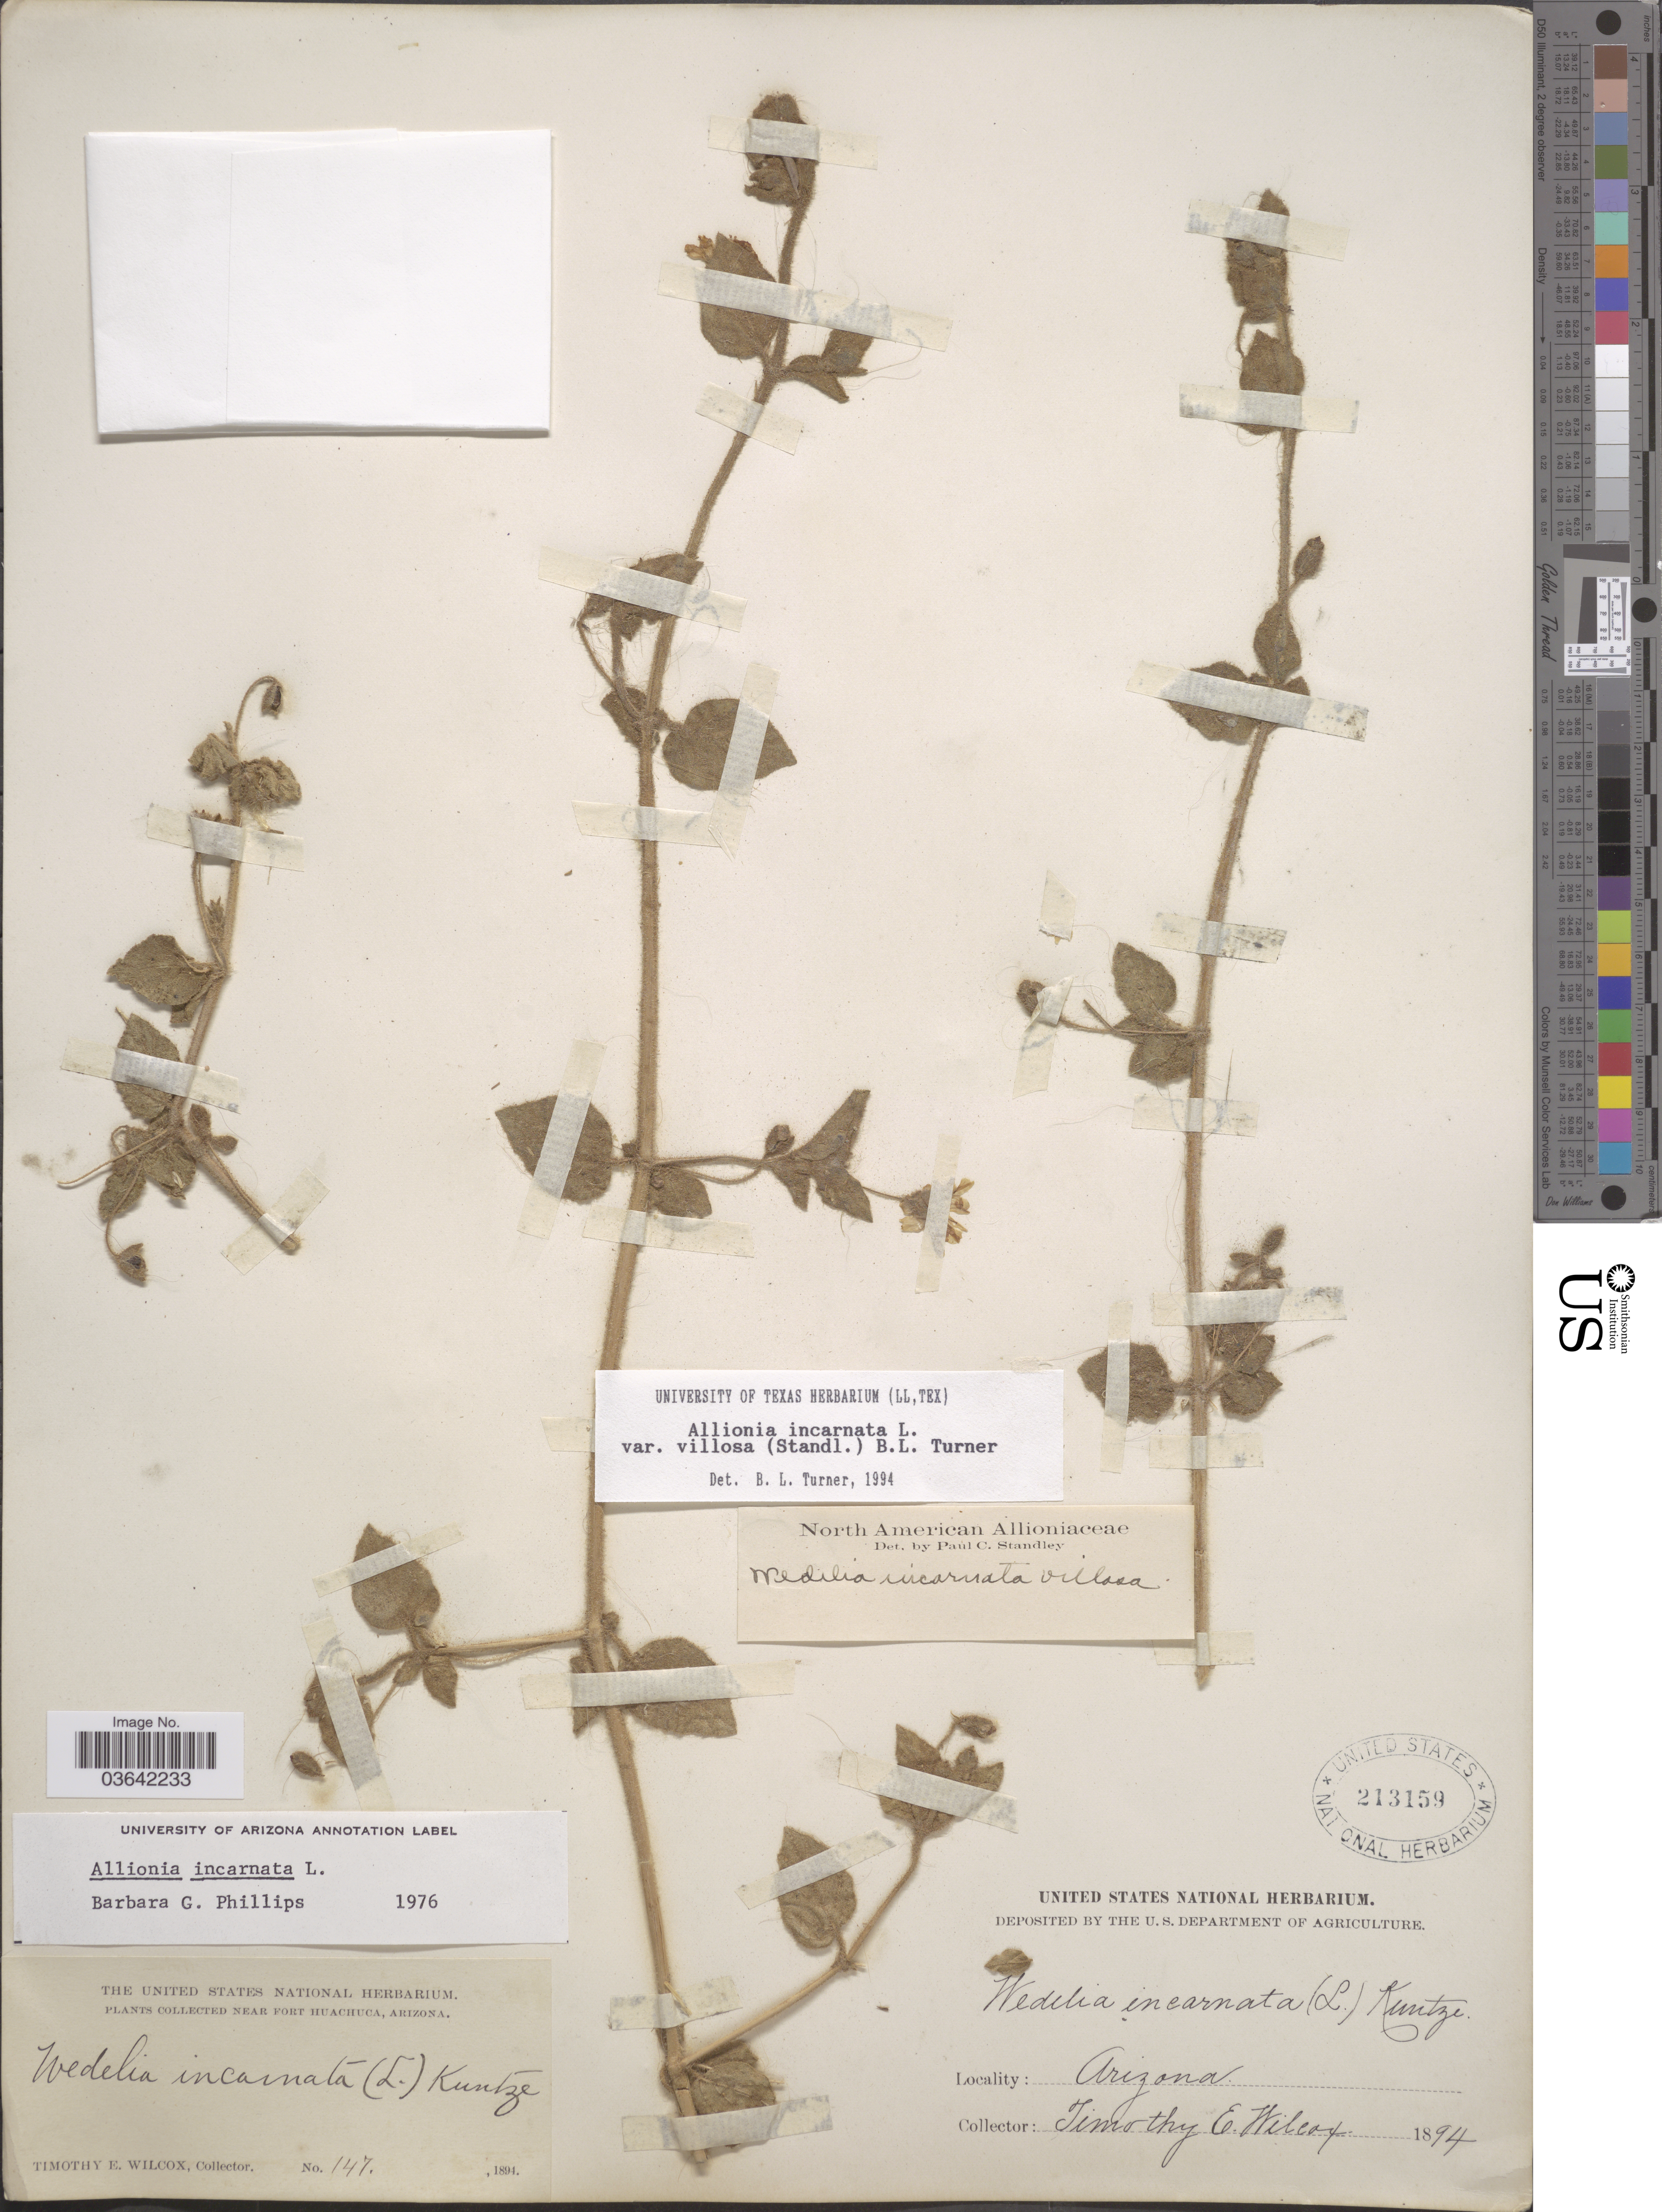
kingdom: Plantae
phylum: Tracheophyta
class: Magnoliopsida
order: Caryophyllales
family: Nyctaginaceae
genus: Allionia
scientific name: Allionia incarnata var. villosa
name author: (Standl.) B.L. Turner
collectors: T. E. Wilcox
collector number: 147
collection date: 1894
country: United States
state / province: Arizona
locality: Near Fort Huachuca.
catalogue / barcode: US 213159